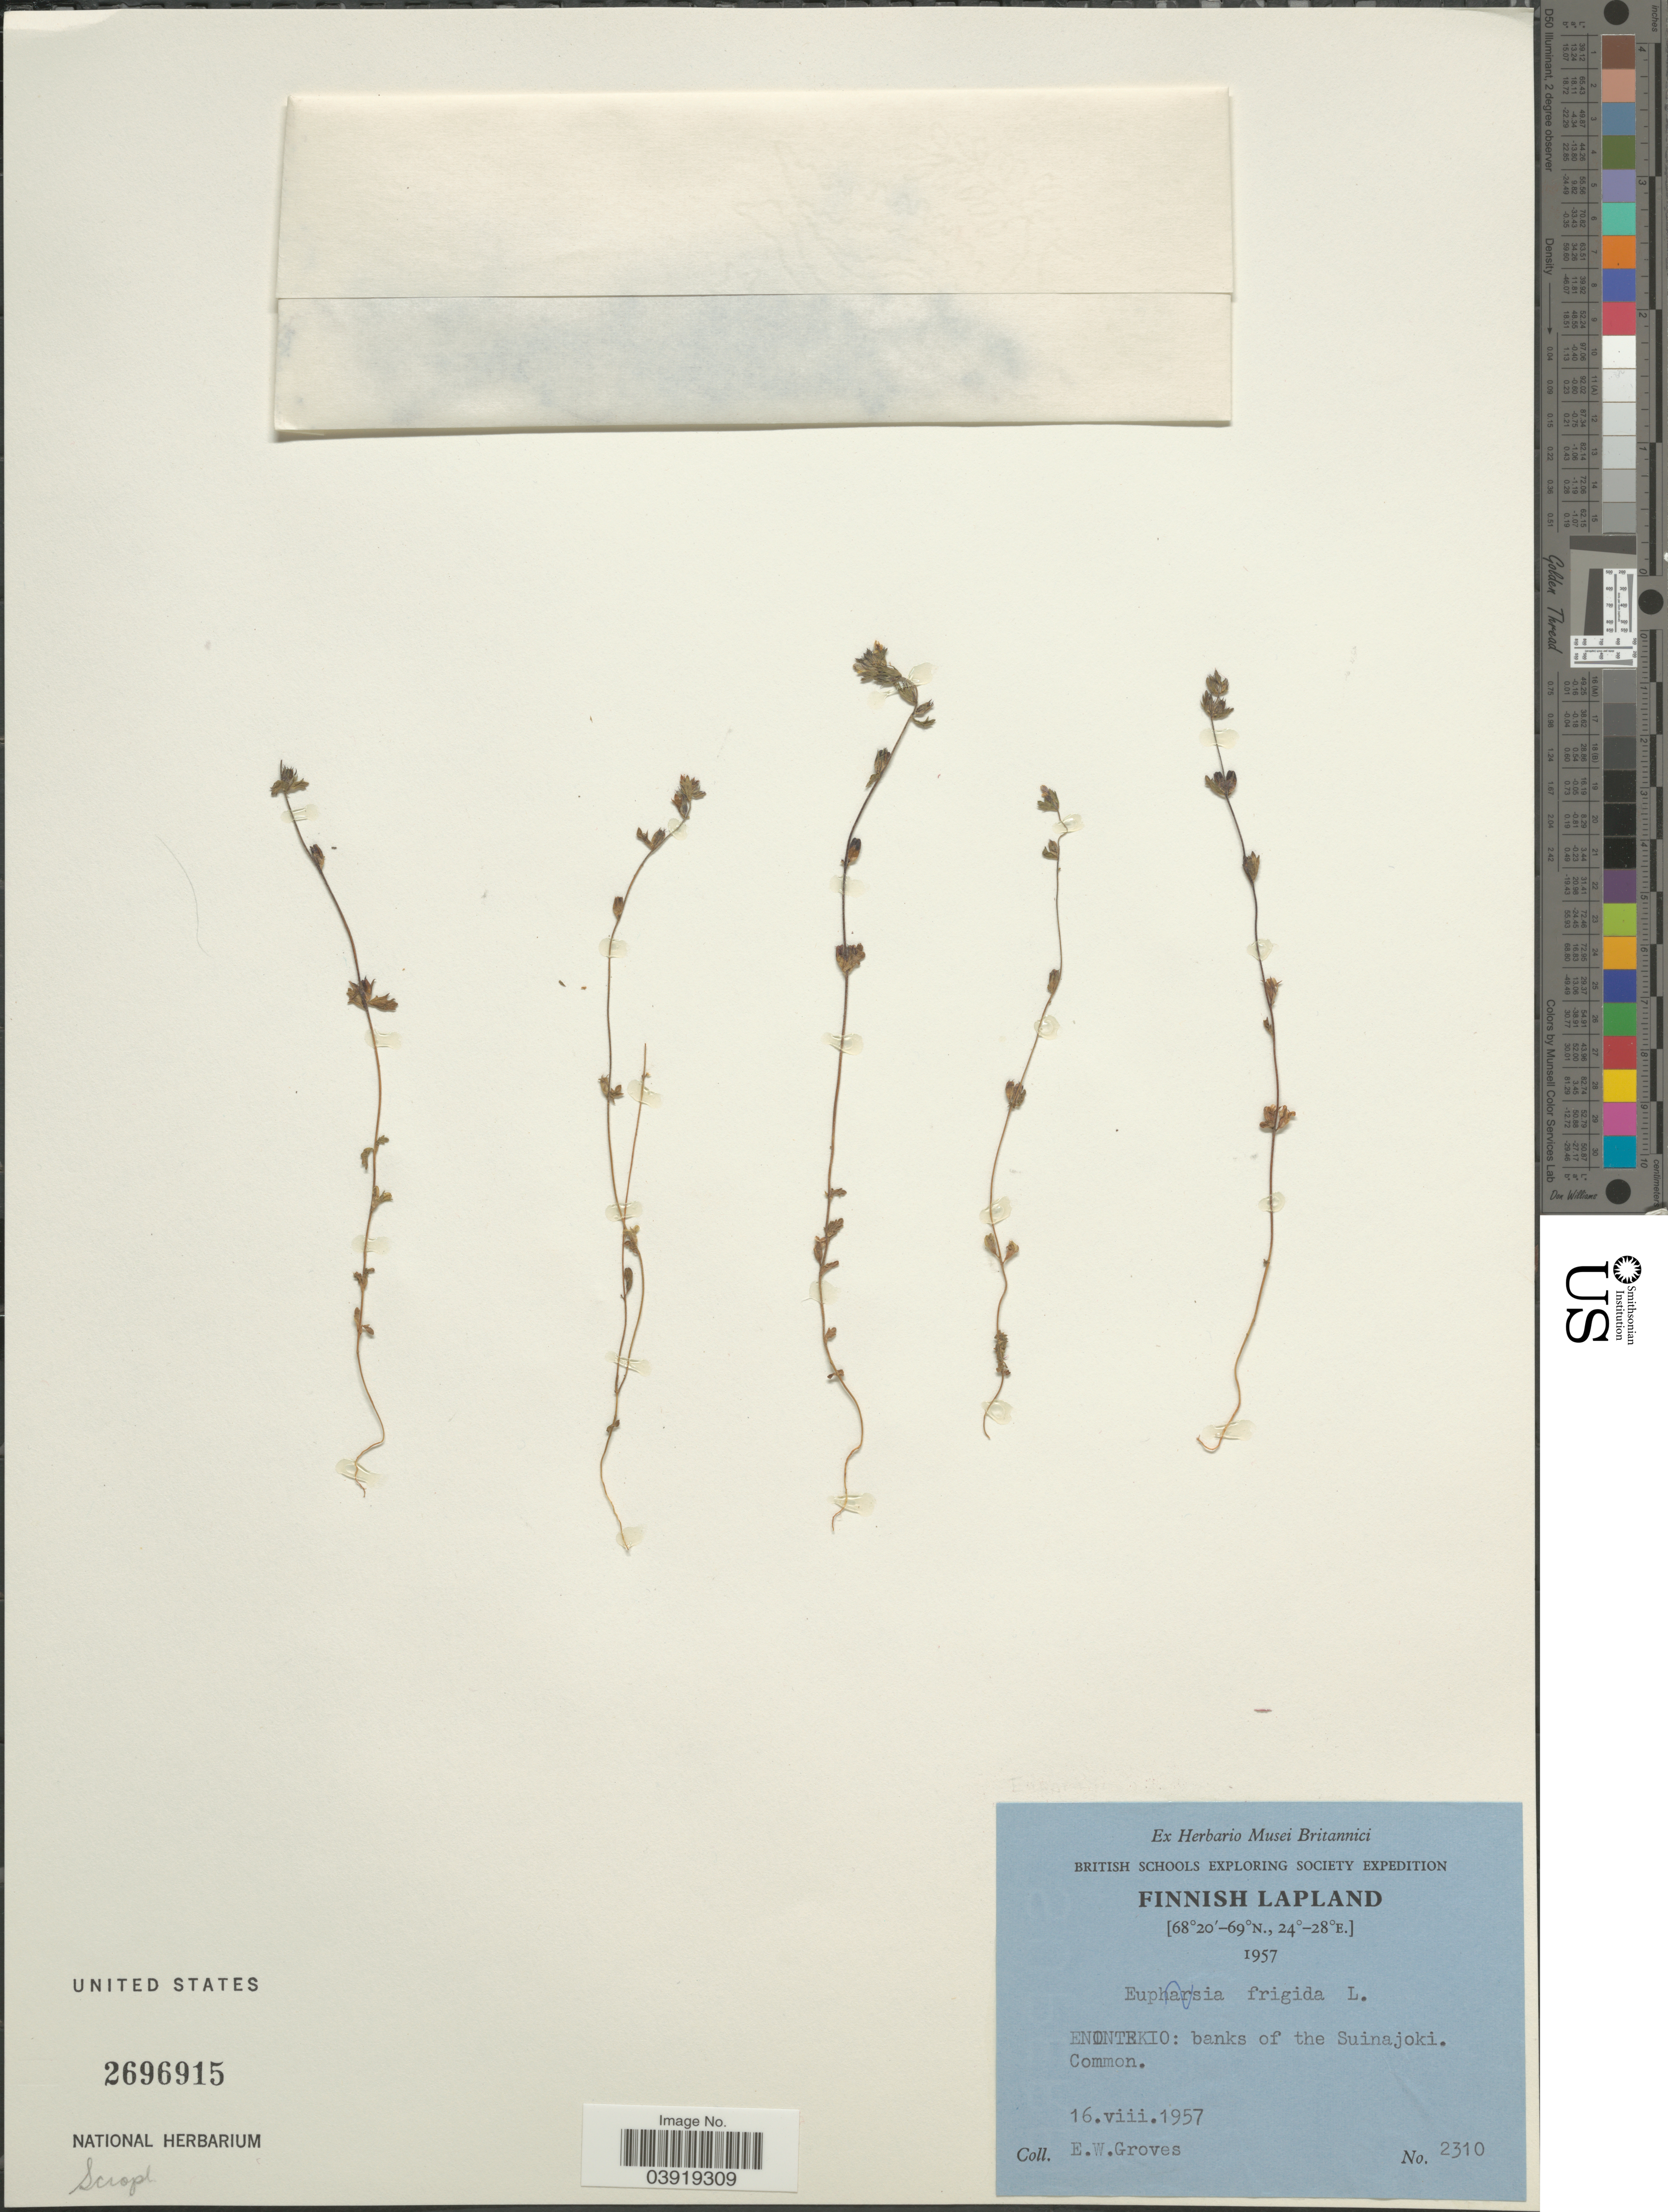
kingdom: Plantae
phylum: Tracheophyta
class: Magnoliopsida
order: Lamiales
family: Orobanchaceae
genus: Euphrasia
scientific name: Euphrasia frigida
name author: Pugsley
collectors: E. Groves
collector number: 2310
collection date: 1957-08-16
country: Finland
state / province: Lappi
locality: Finnish Lapland. Enontekio: banks of the Suinajoki.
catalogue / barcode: US 2696915